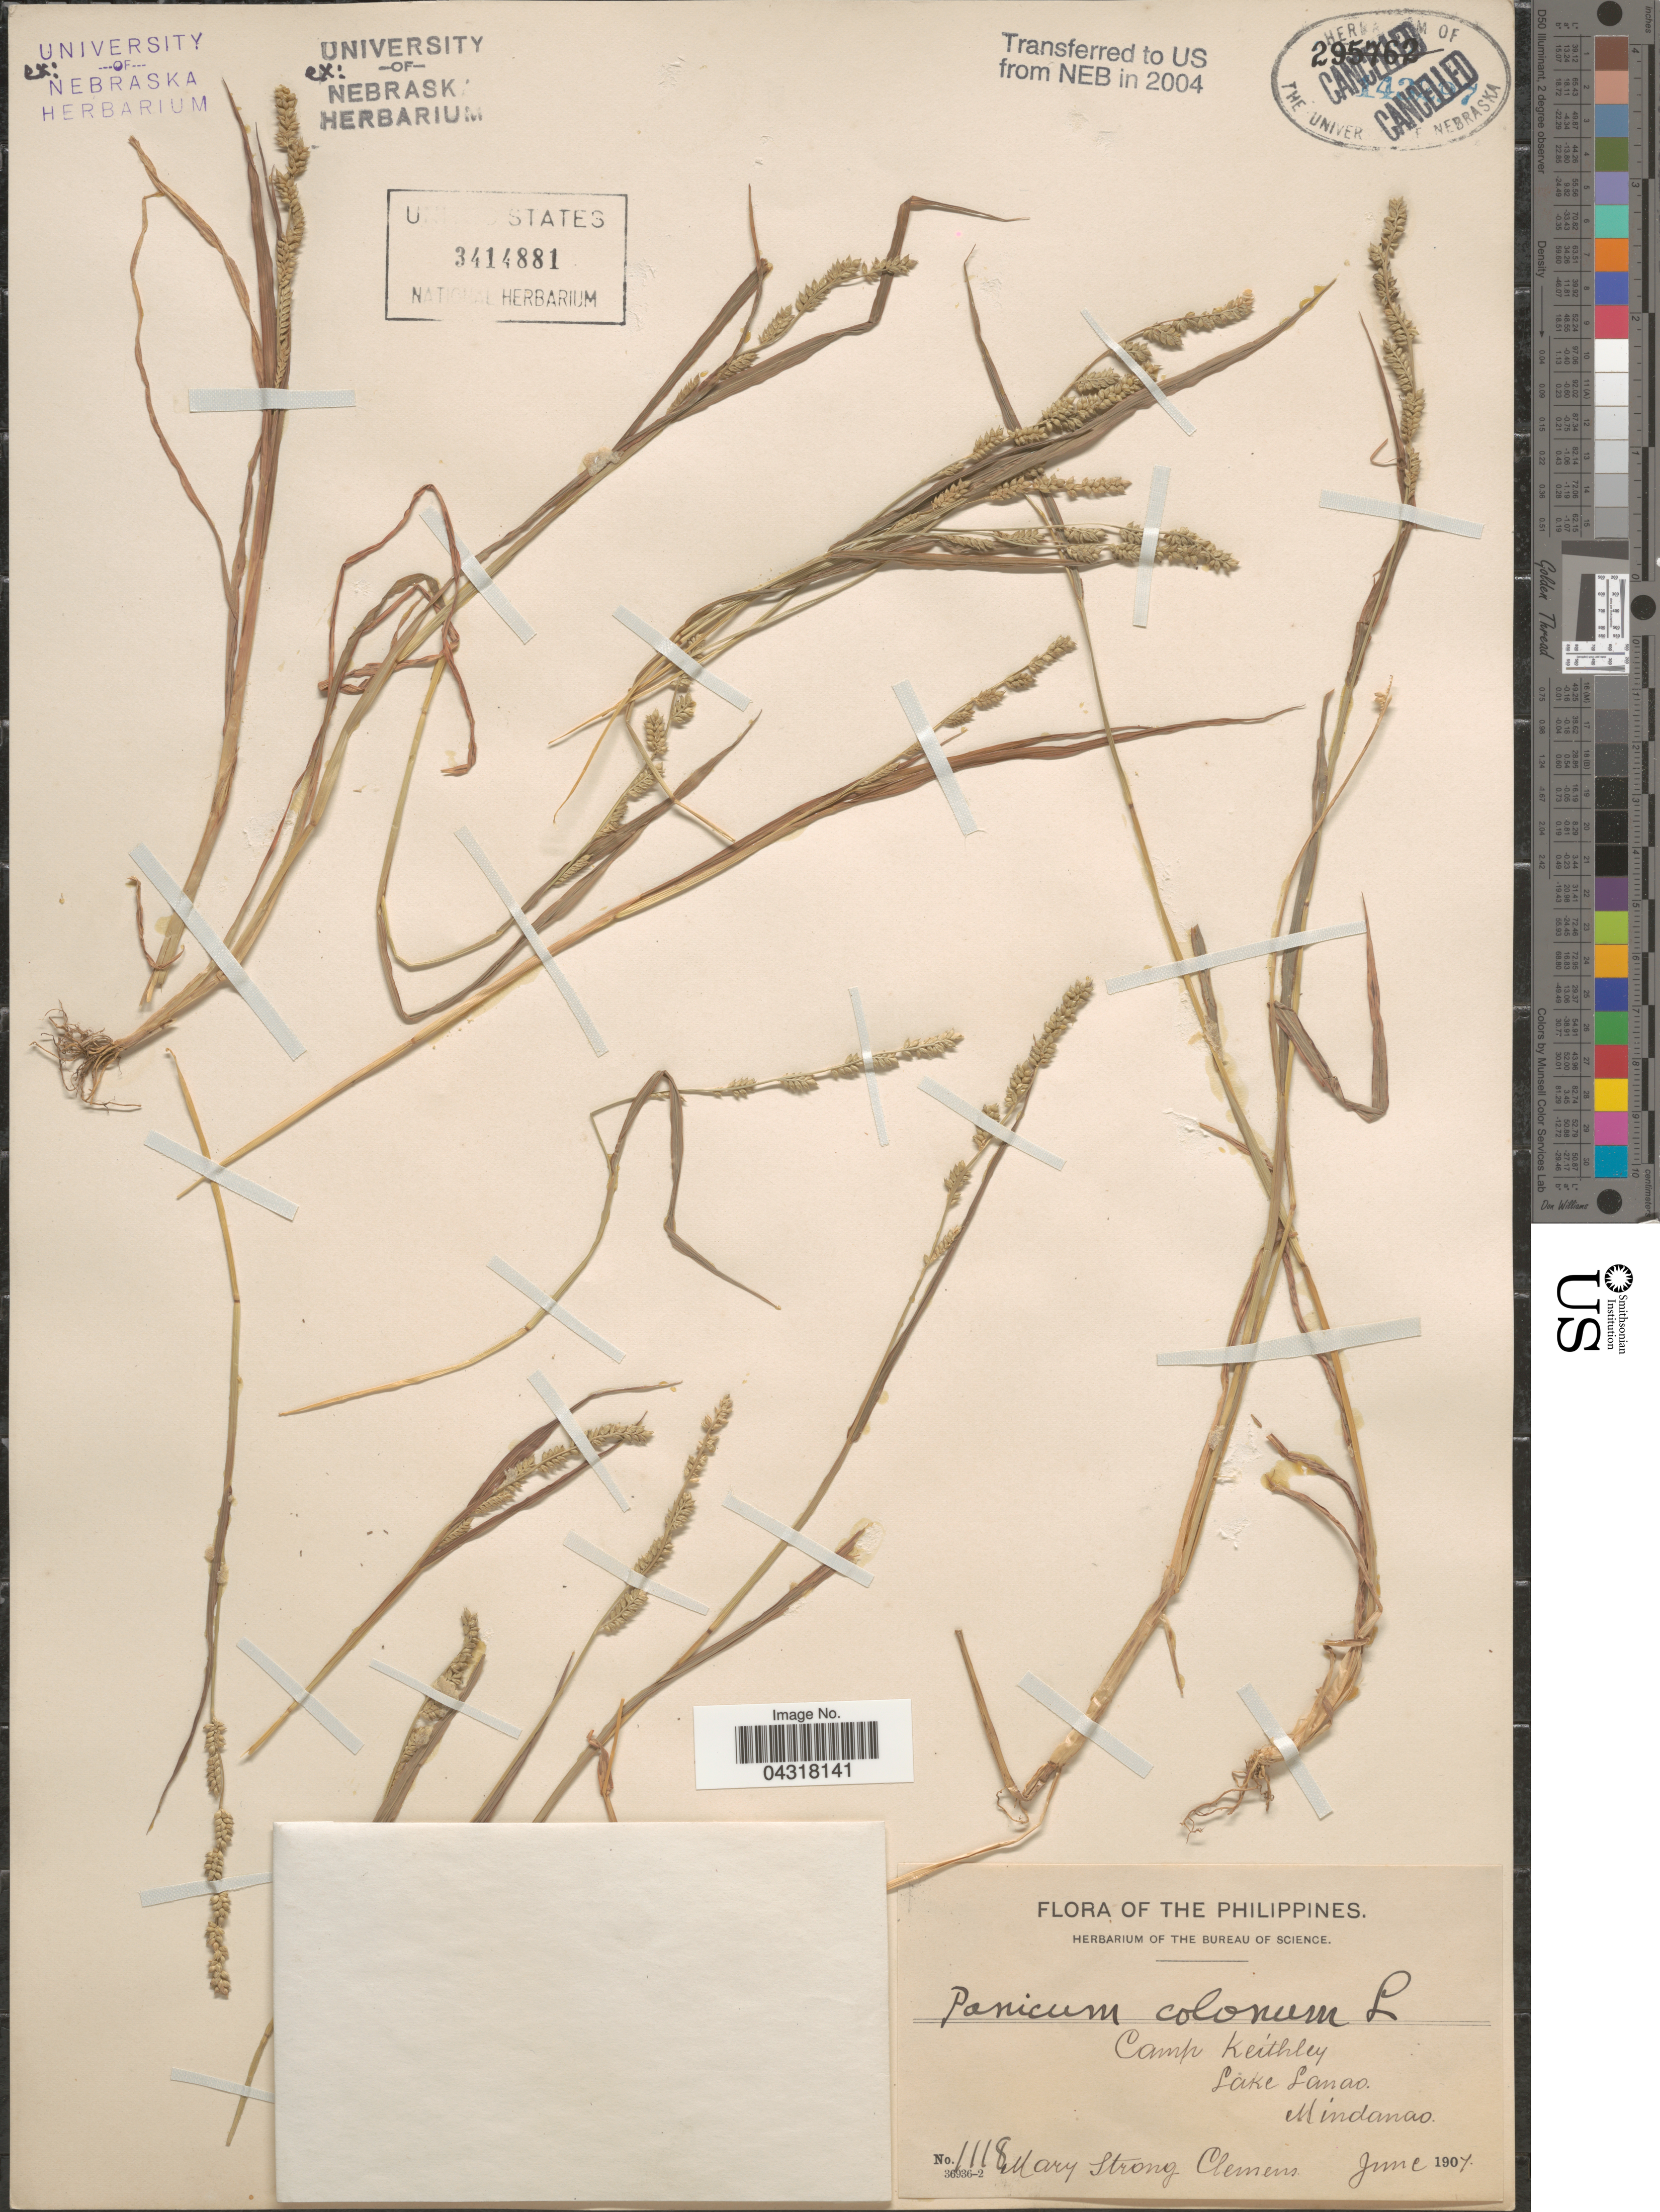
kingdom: Plantae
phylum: Tracheophyta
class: Liliopsida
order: Poales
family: Poaceae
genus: Echinochloa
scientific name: Echinochloa colona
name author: (L.) Link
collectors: M. S. Clemens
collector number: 1118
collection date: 1907-06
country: Philippines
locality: Camp Keithley, Lake Lanao. Mindanao.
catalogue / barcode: US 3414881